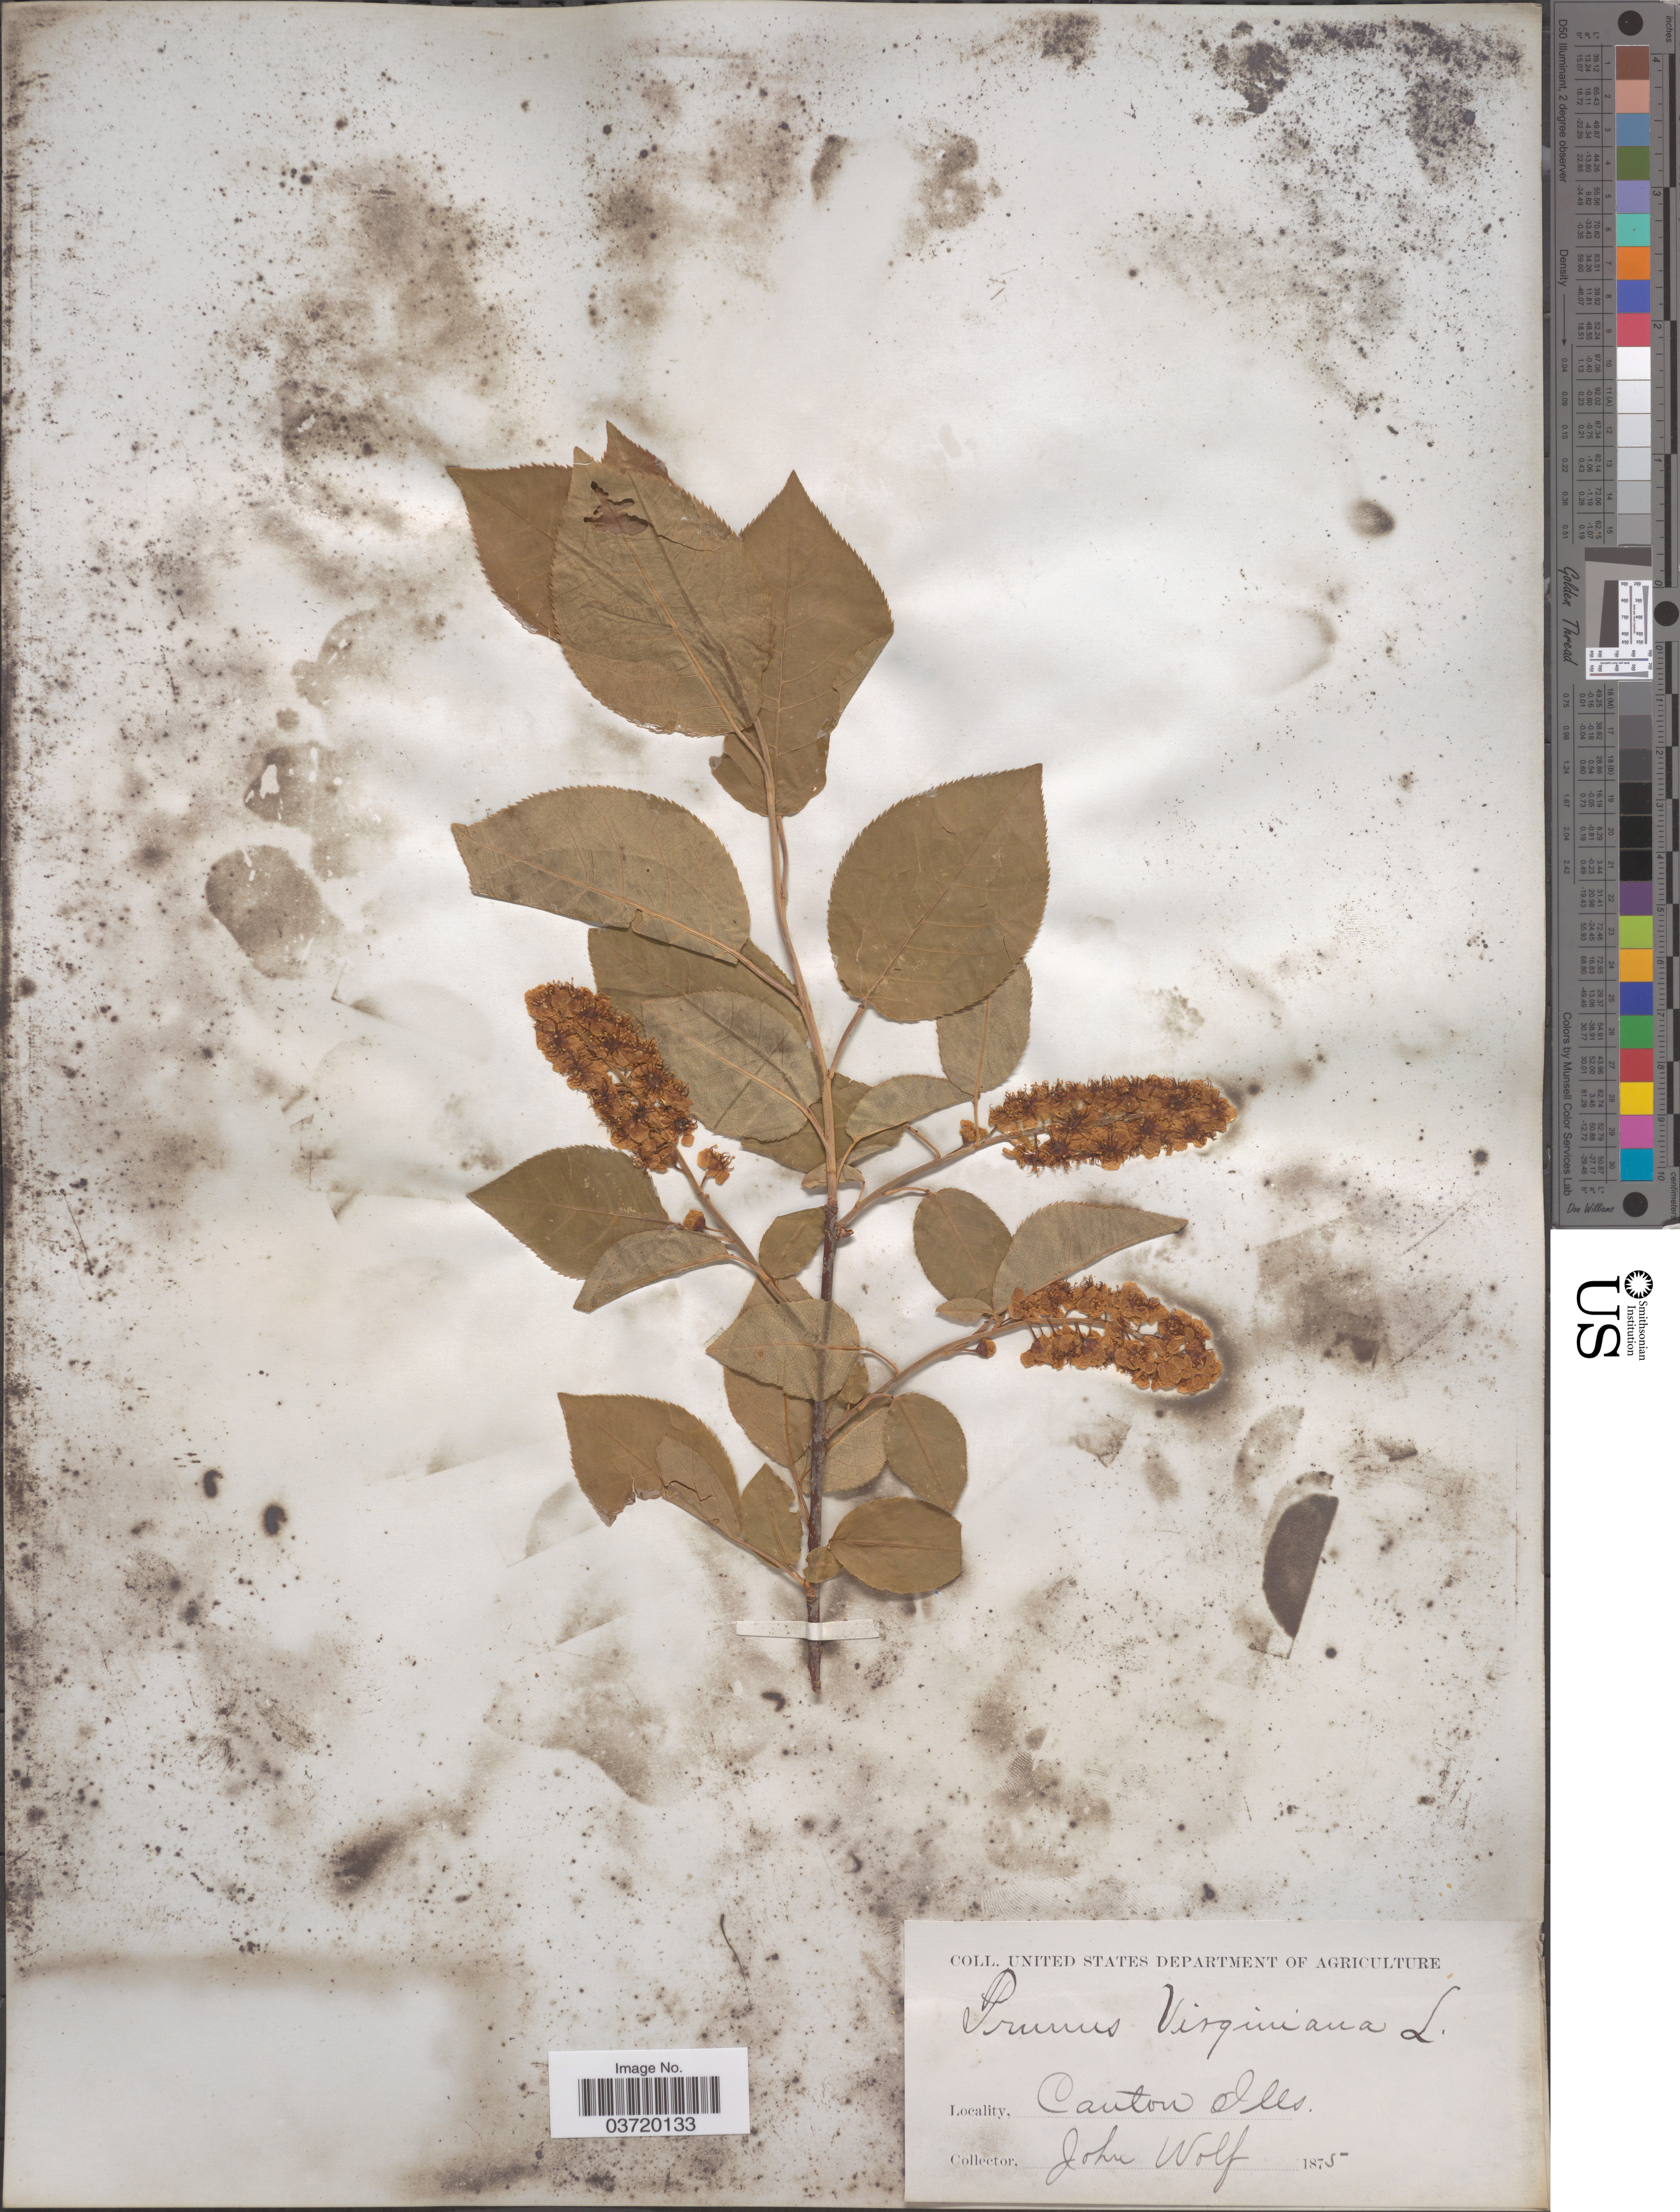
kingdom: Plantae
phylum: Tracheophyta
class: Magnoliopsida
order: Rosales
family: Rosaceae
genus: Prunus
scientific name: Prunus virginiana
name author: L.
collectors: J. Wolf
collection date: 1875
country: United States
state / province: Illinois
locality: Canton.